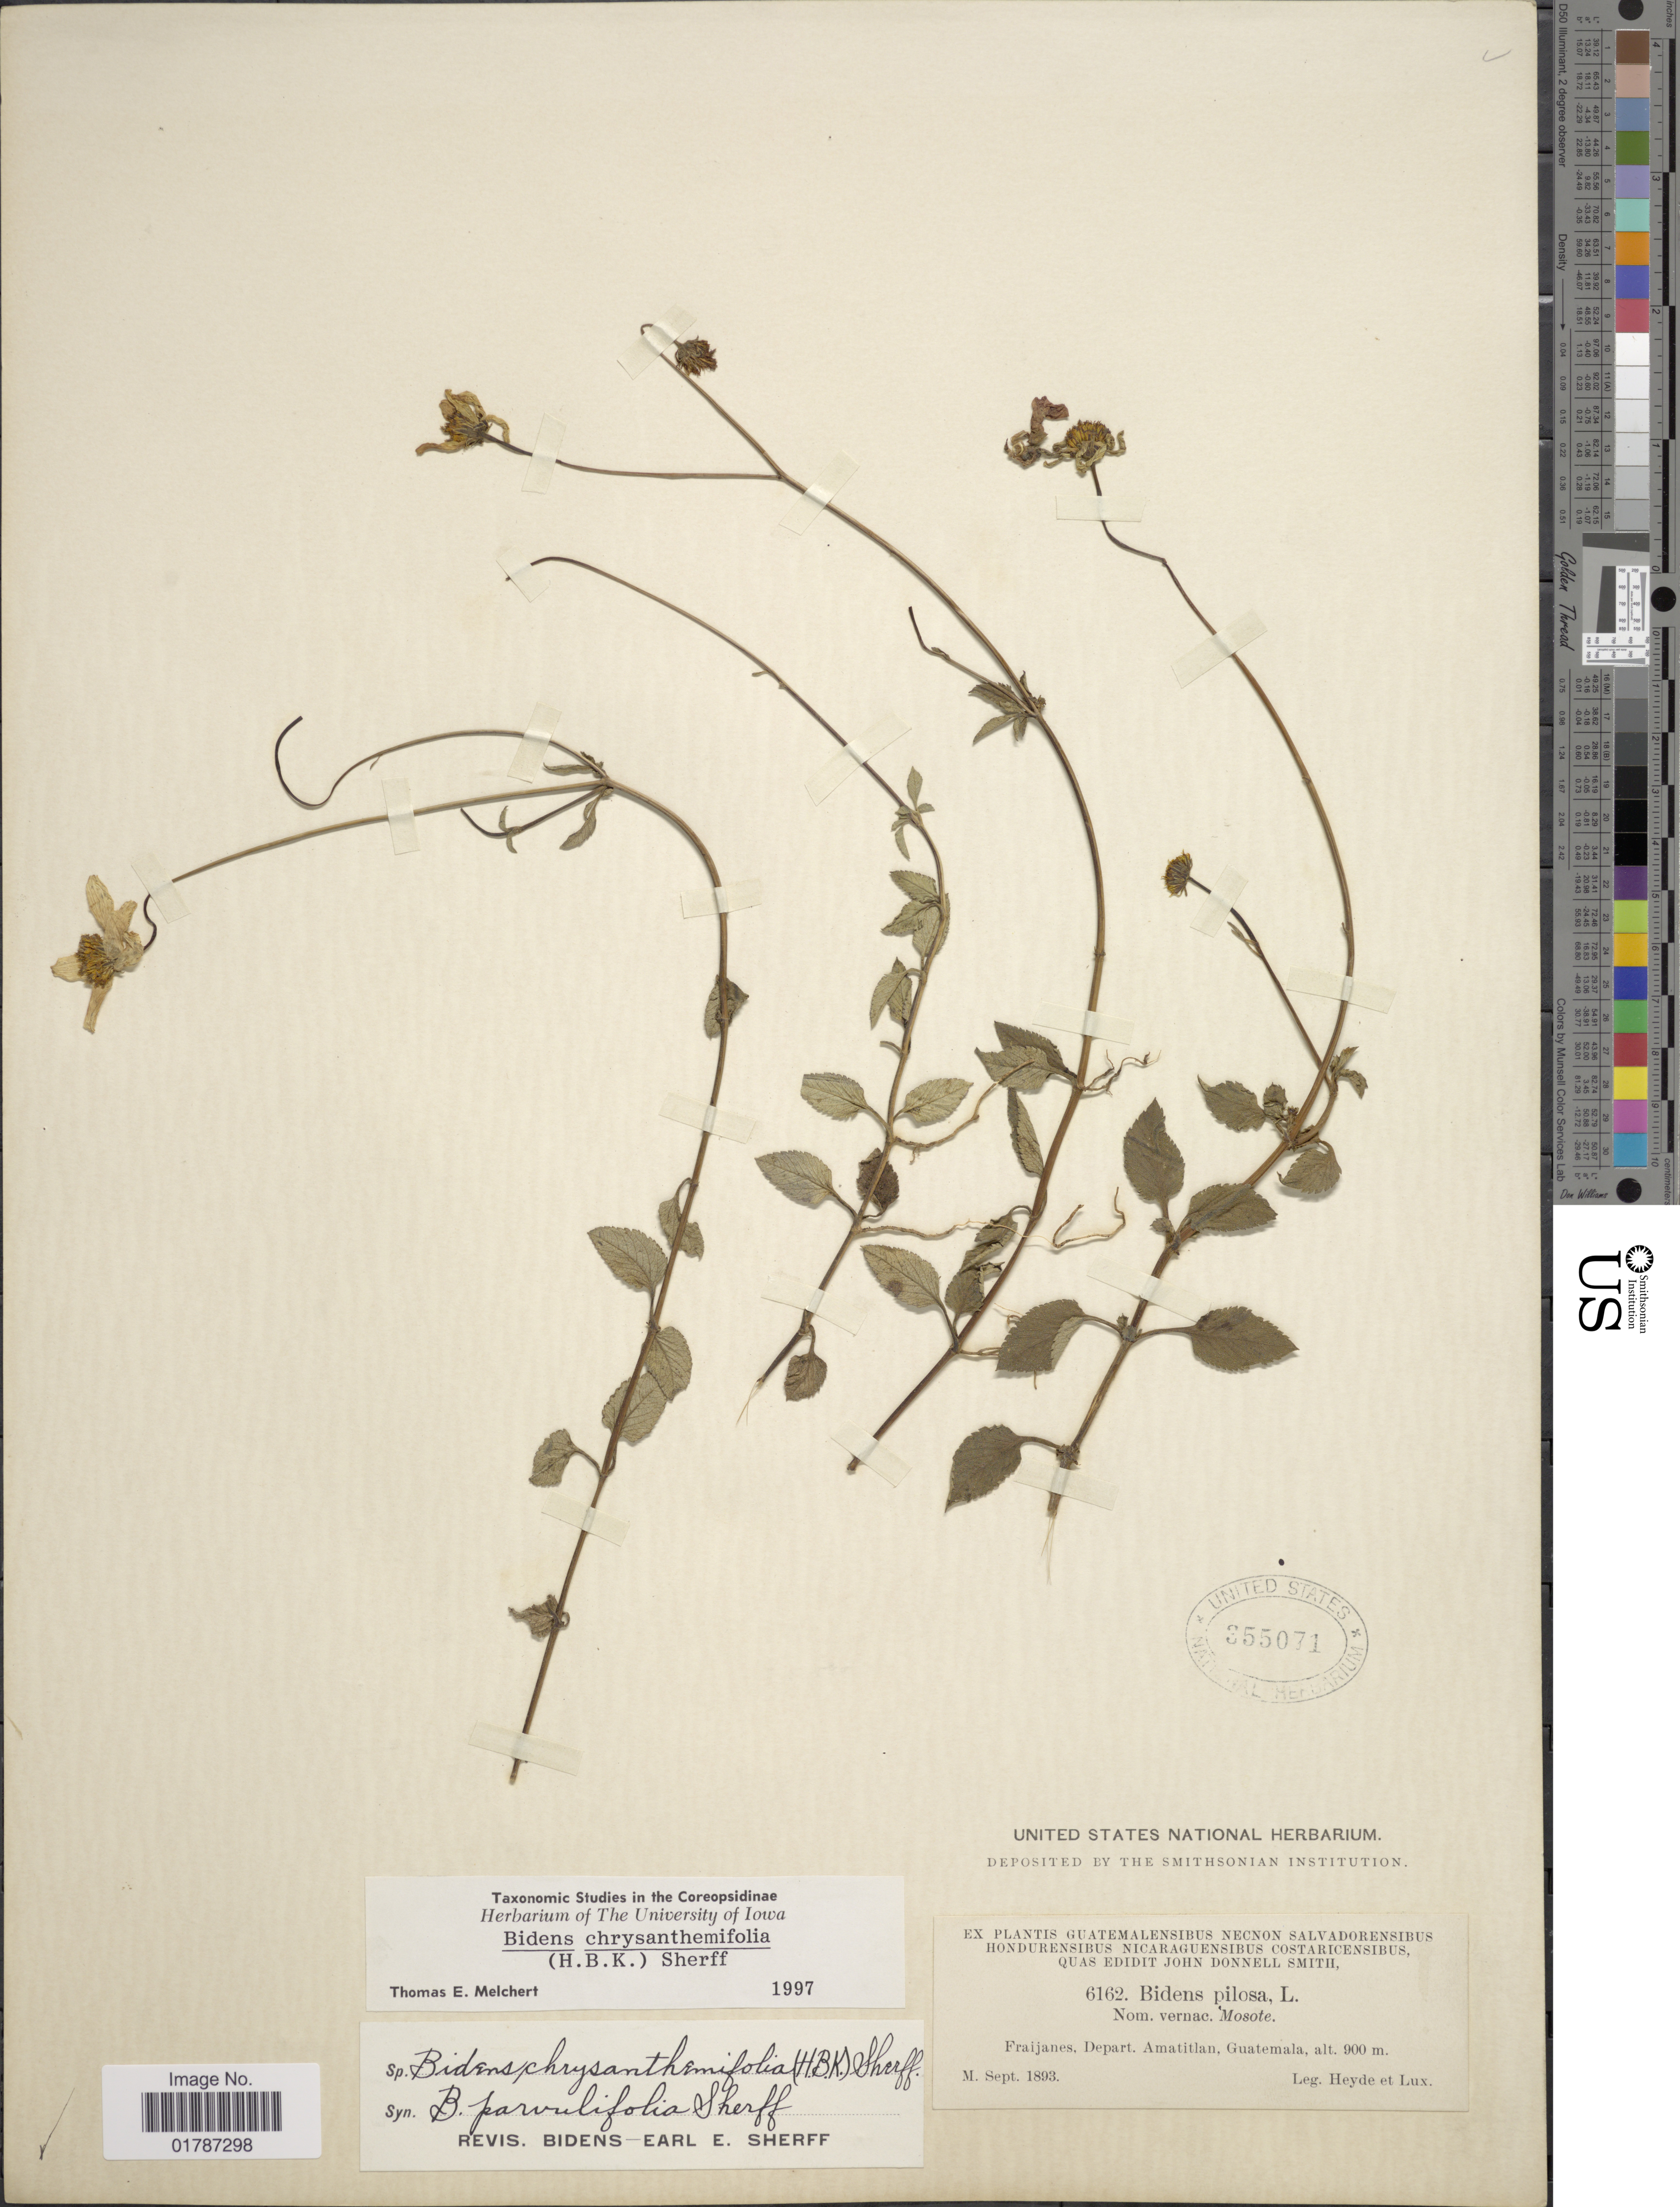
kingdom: Plantae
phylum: Tracheophyta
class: Magnoliopsida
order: Asterales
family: Asteraceae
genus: Bidens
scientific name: Bidens chrysanthemifolia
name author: (Kunth) Sherff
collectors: Heyde & Lux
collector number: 6162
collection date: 1893-09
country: Guatemala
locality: Fraijanes, Depart., Amatitlan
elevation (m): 900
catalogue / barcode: US 355071